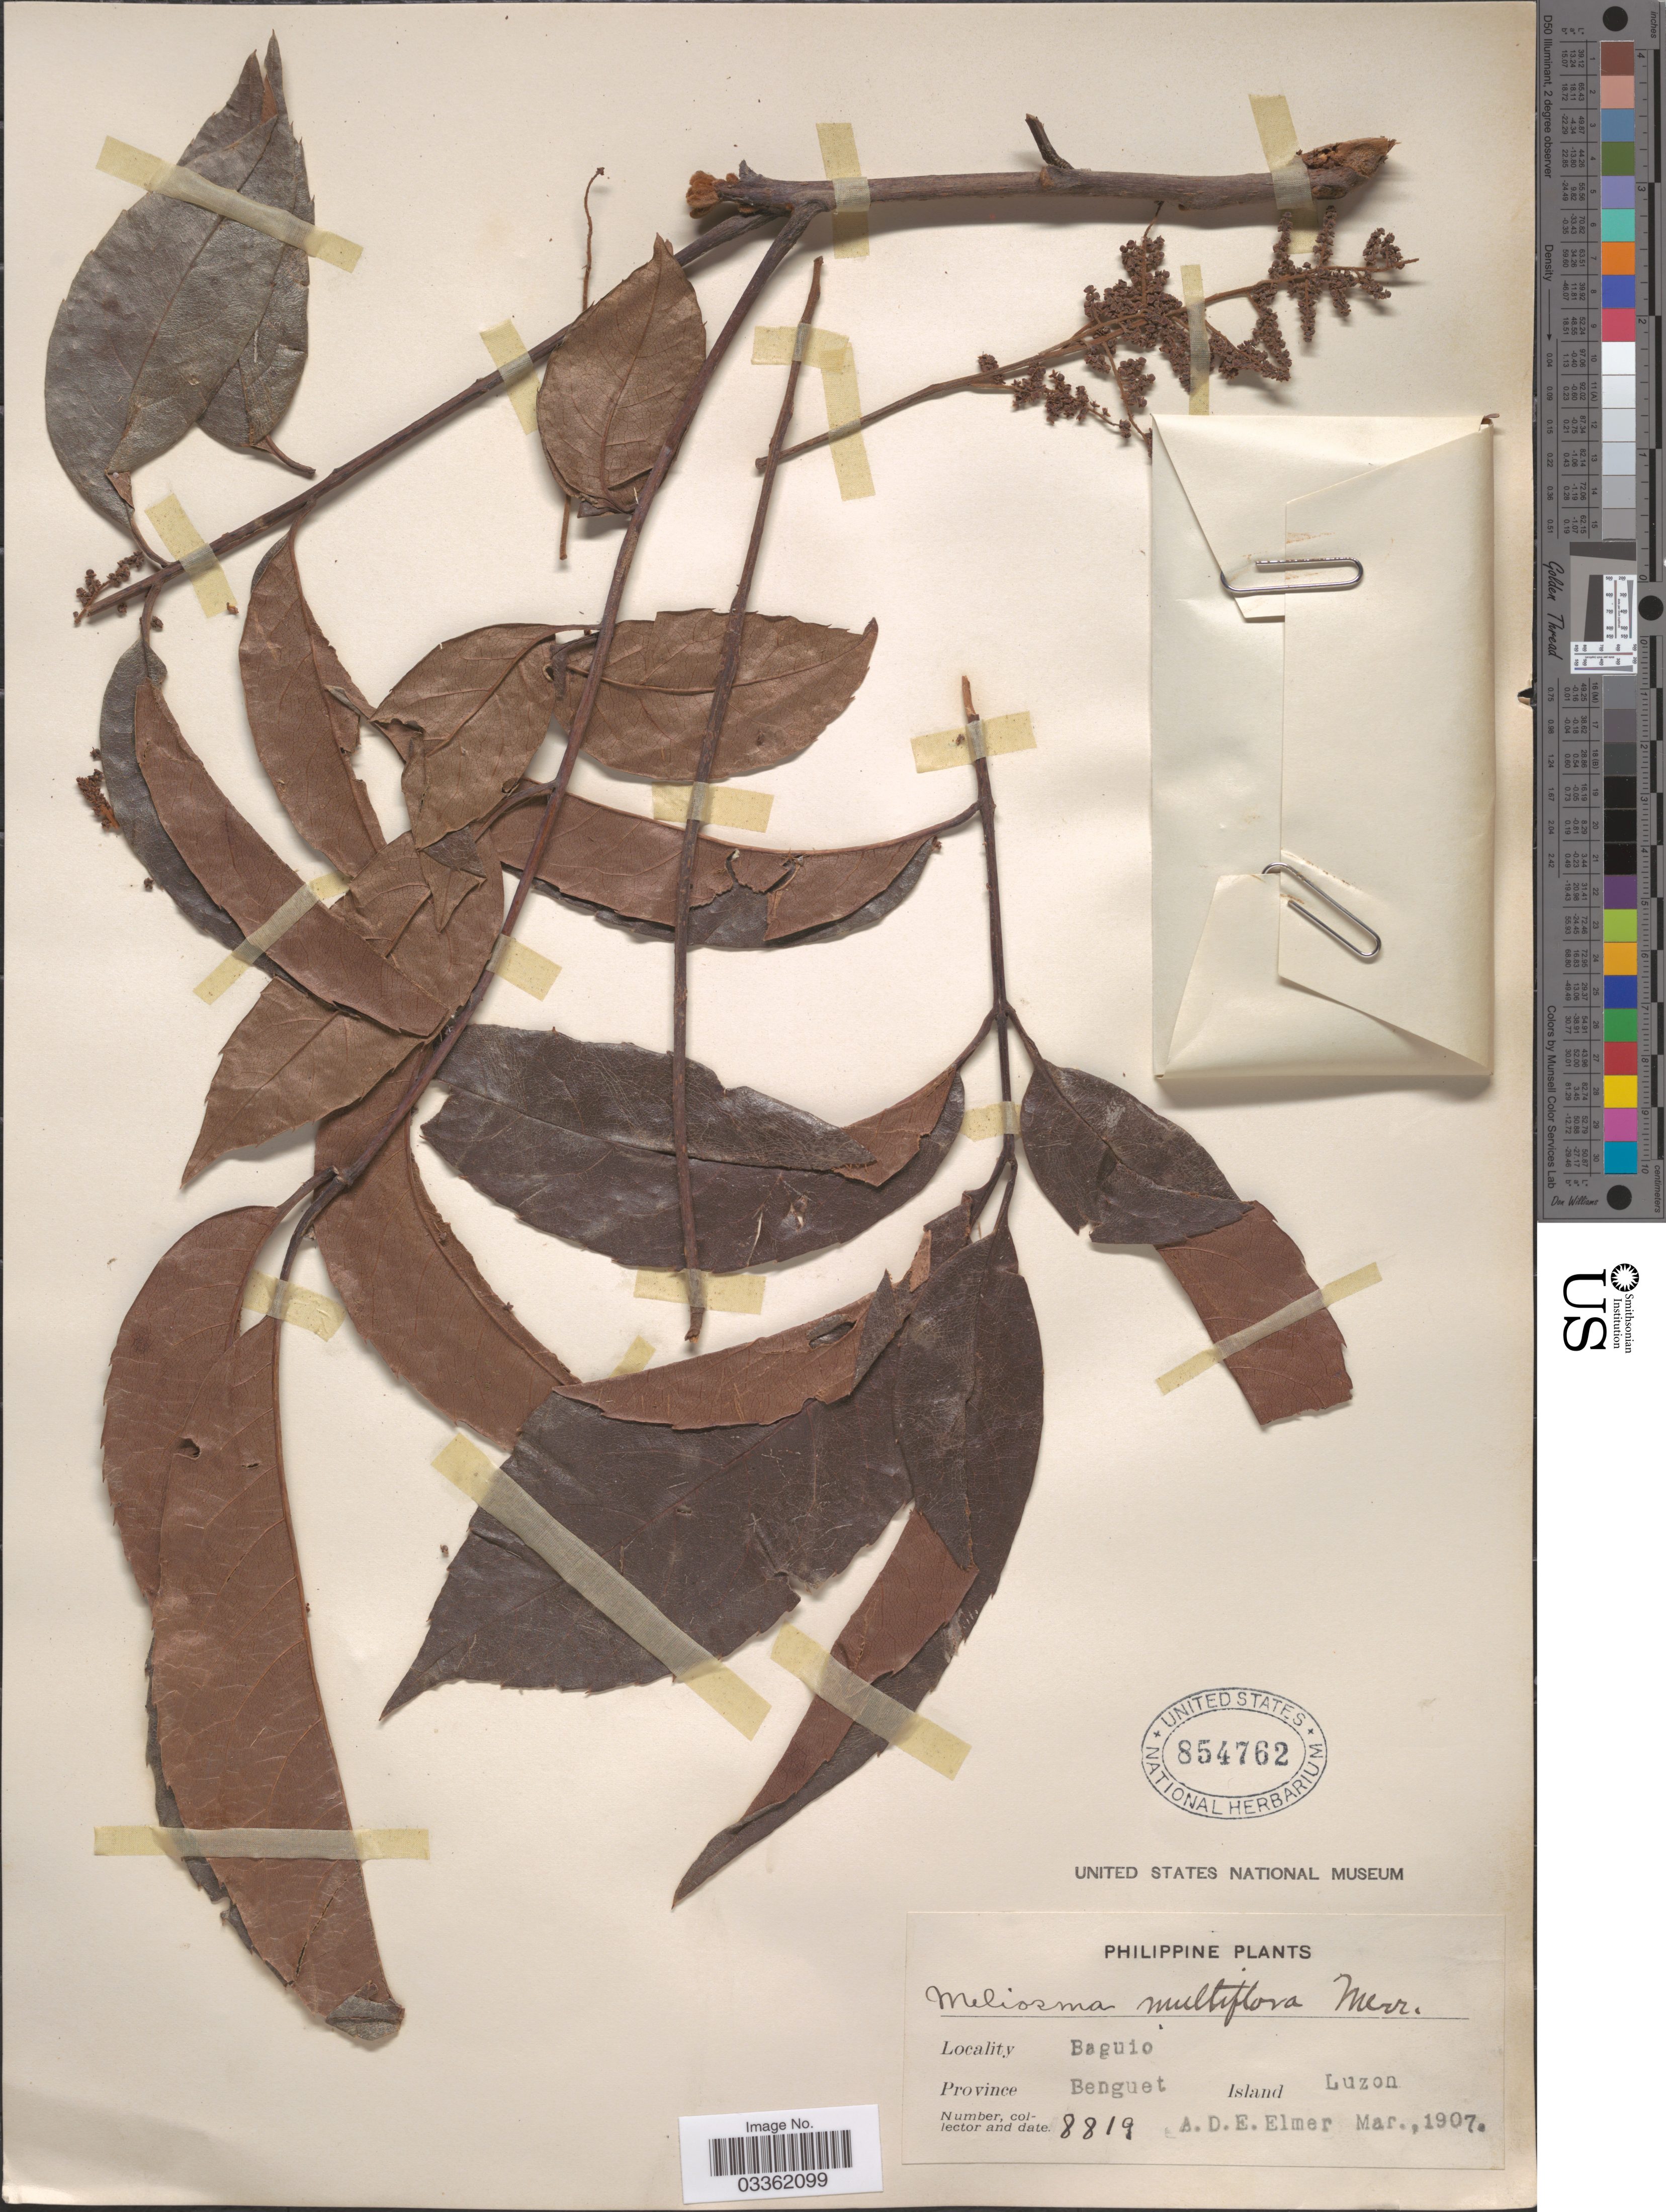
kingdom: Plantae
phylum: Tracheophyta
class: Magnoliopsida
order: Proteales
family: Sabiaceae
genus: Meliosma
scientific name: Meliosma multiflora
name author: Merr.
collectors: A. D. E. Elmer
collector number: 8819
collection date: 1907-03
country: Philippines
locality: Baguio. Province Benguet. Island Luzon.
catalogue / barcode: US 854762